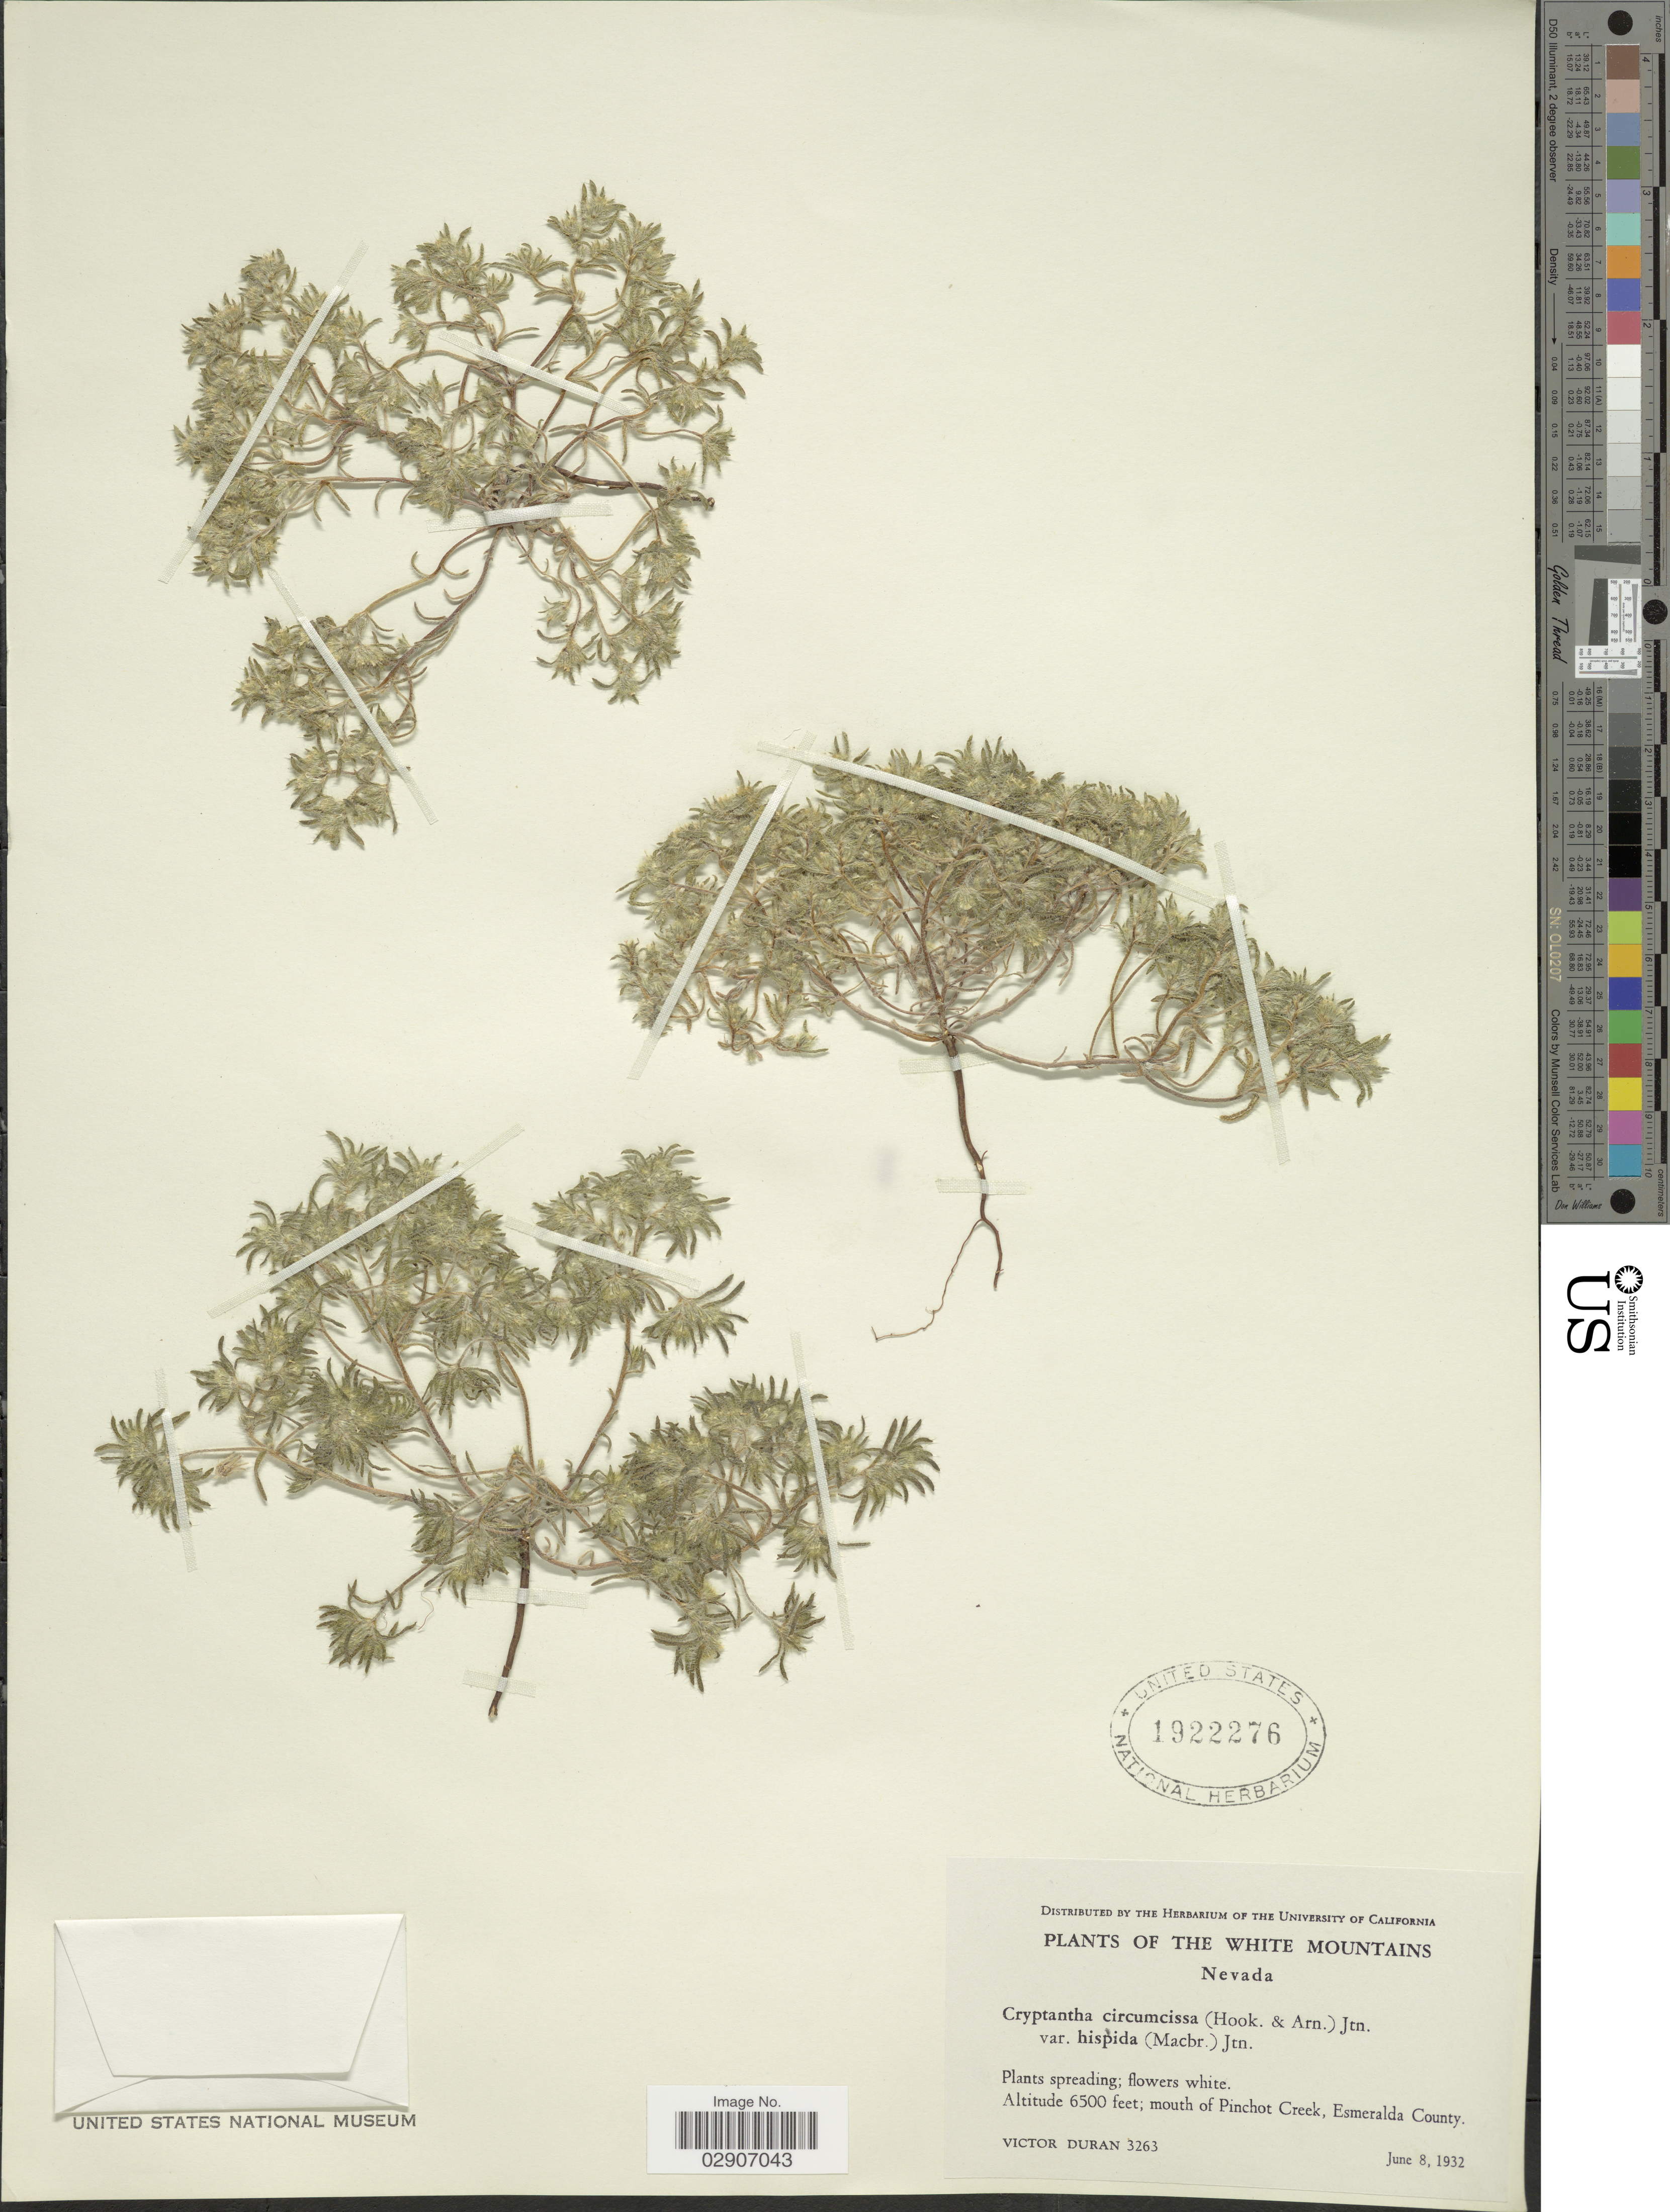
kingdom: Plantae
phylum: Tracheophyta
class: Magnoliopsida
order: Boraginales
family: Boraginaceae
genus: Cryptantha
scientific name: Cryptantha circumscissa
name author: (Hook. & Arn.) I.M. Johnst.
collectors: V. Duran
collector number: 3263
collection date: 1932-06-08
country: United States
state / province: Nevada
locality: The White Mountains. Mouth of Pinchot Creek, Esmeralda County.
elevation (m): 1981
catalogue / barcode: US 1922276